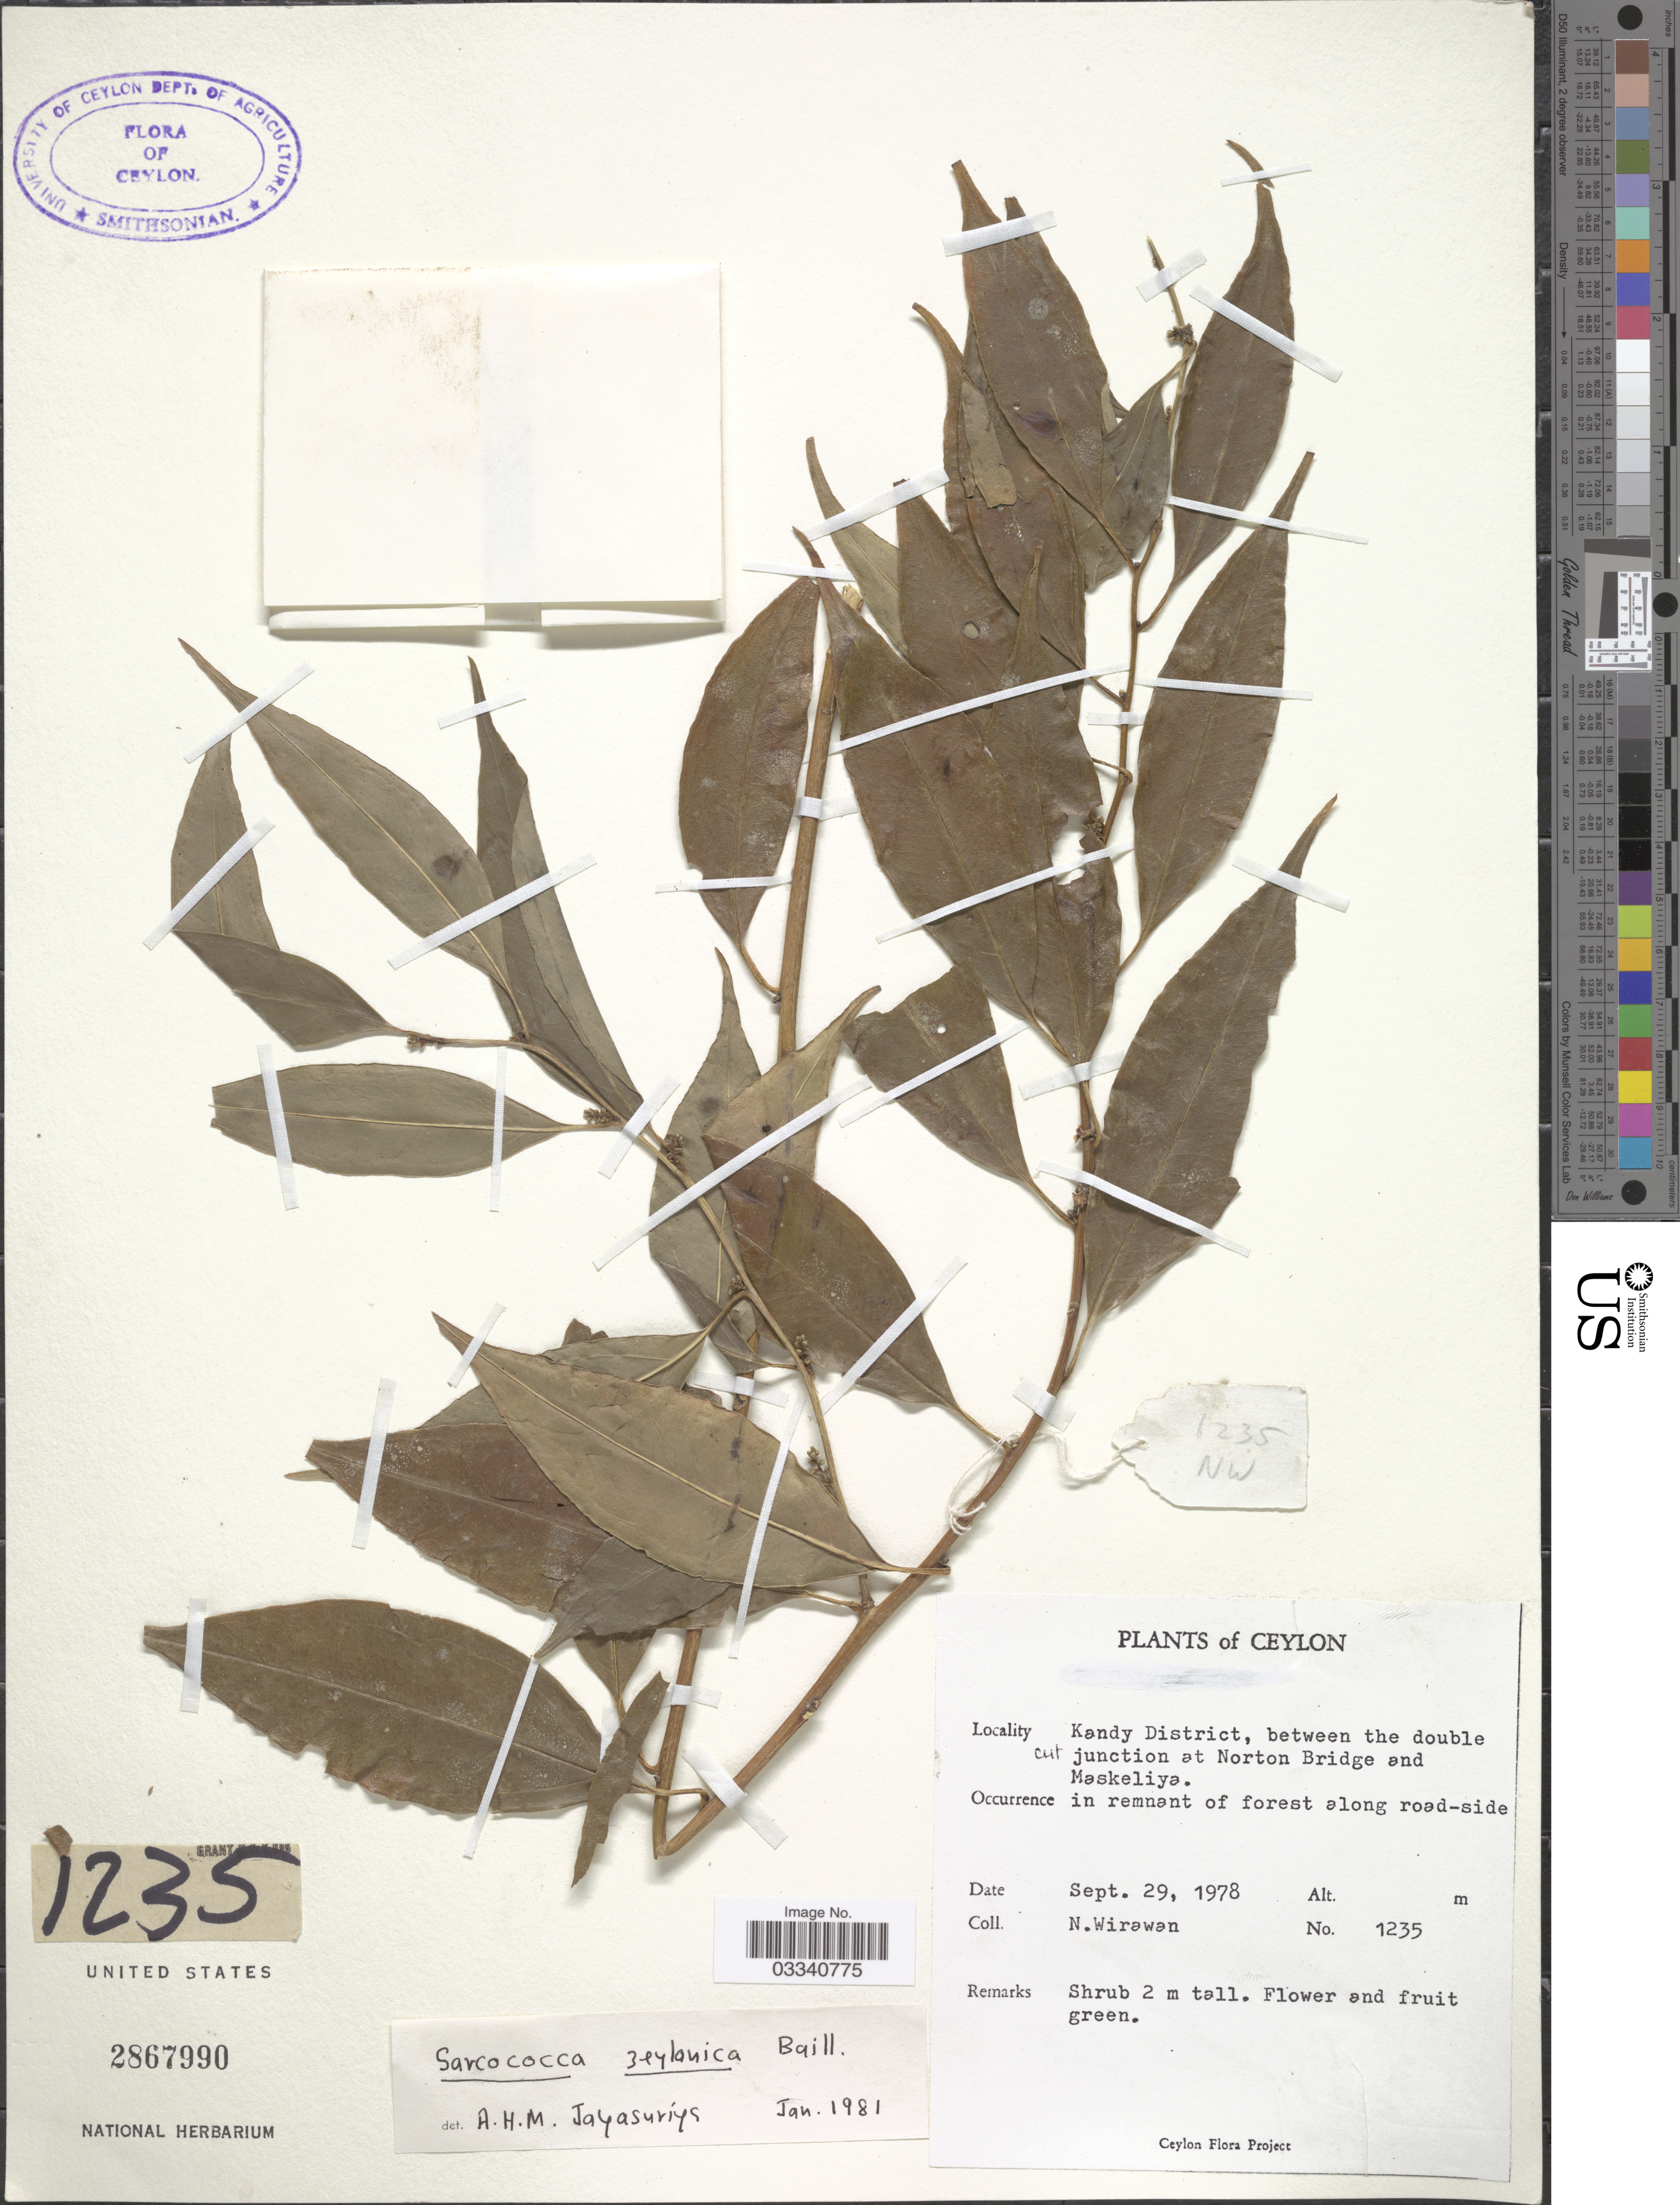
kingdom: Plantae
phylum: Tracheophyta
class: Magnoliopsida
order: Buxales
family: Buxaceae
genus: Sarcococca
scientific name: Sarcococca zeylanica var. zeylanica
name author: Baill.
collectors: N. Wirawan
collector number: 1235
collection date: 1978-09-29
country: Sri Lanka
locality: Ceylon. Kandy District, between the double cut junction at Norton Bridge and Maskeliya.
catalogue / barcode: US 2867990